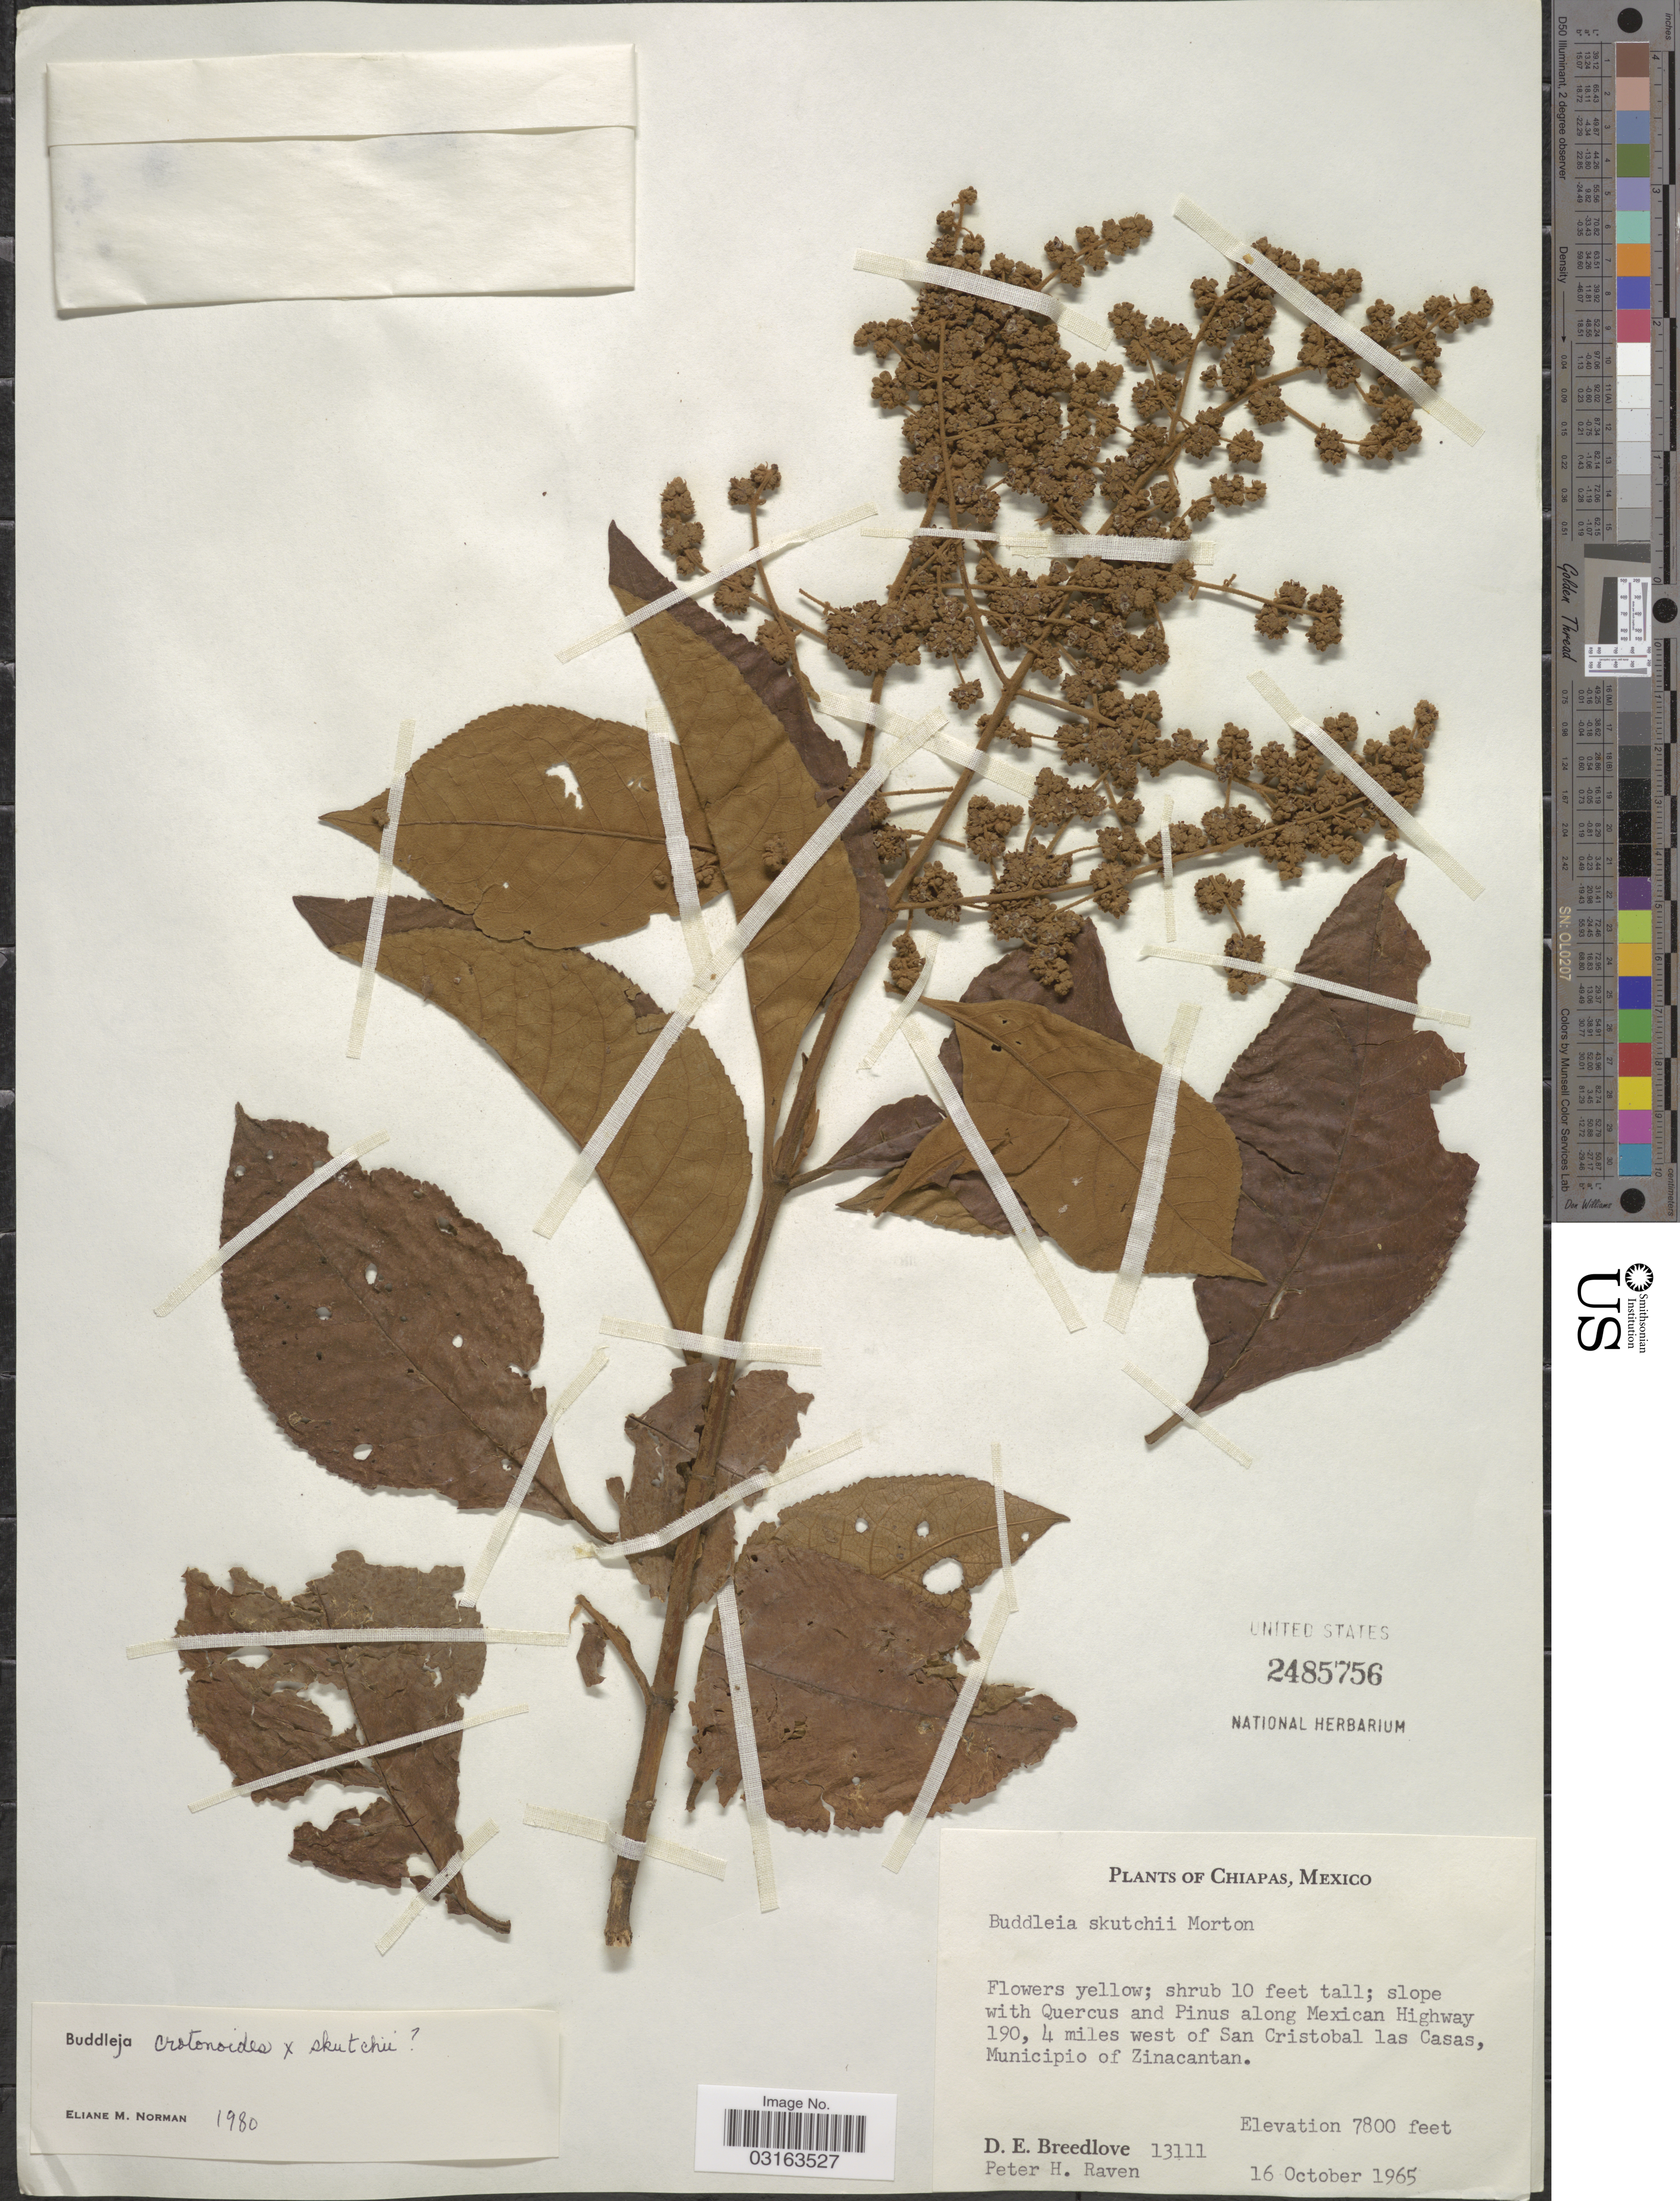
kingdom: Plantae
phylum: Tracheophyta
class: Magnoliopsida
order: Lamiales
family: Scrophulariaceae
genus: Buddleja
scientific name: Buddleja crotonoides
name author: A. Gray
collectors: D. E. Breedlove & P. Raven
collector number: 13111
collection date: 1965-10-16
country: Mexico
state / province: Chiapas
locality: Along Mexican Highway 190, 4 miles west of San Cristobal las Casas, Municipio of Zinacantan.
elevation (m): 2377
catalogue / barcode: US 2485756